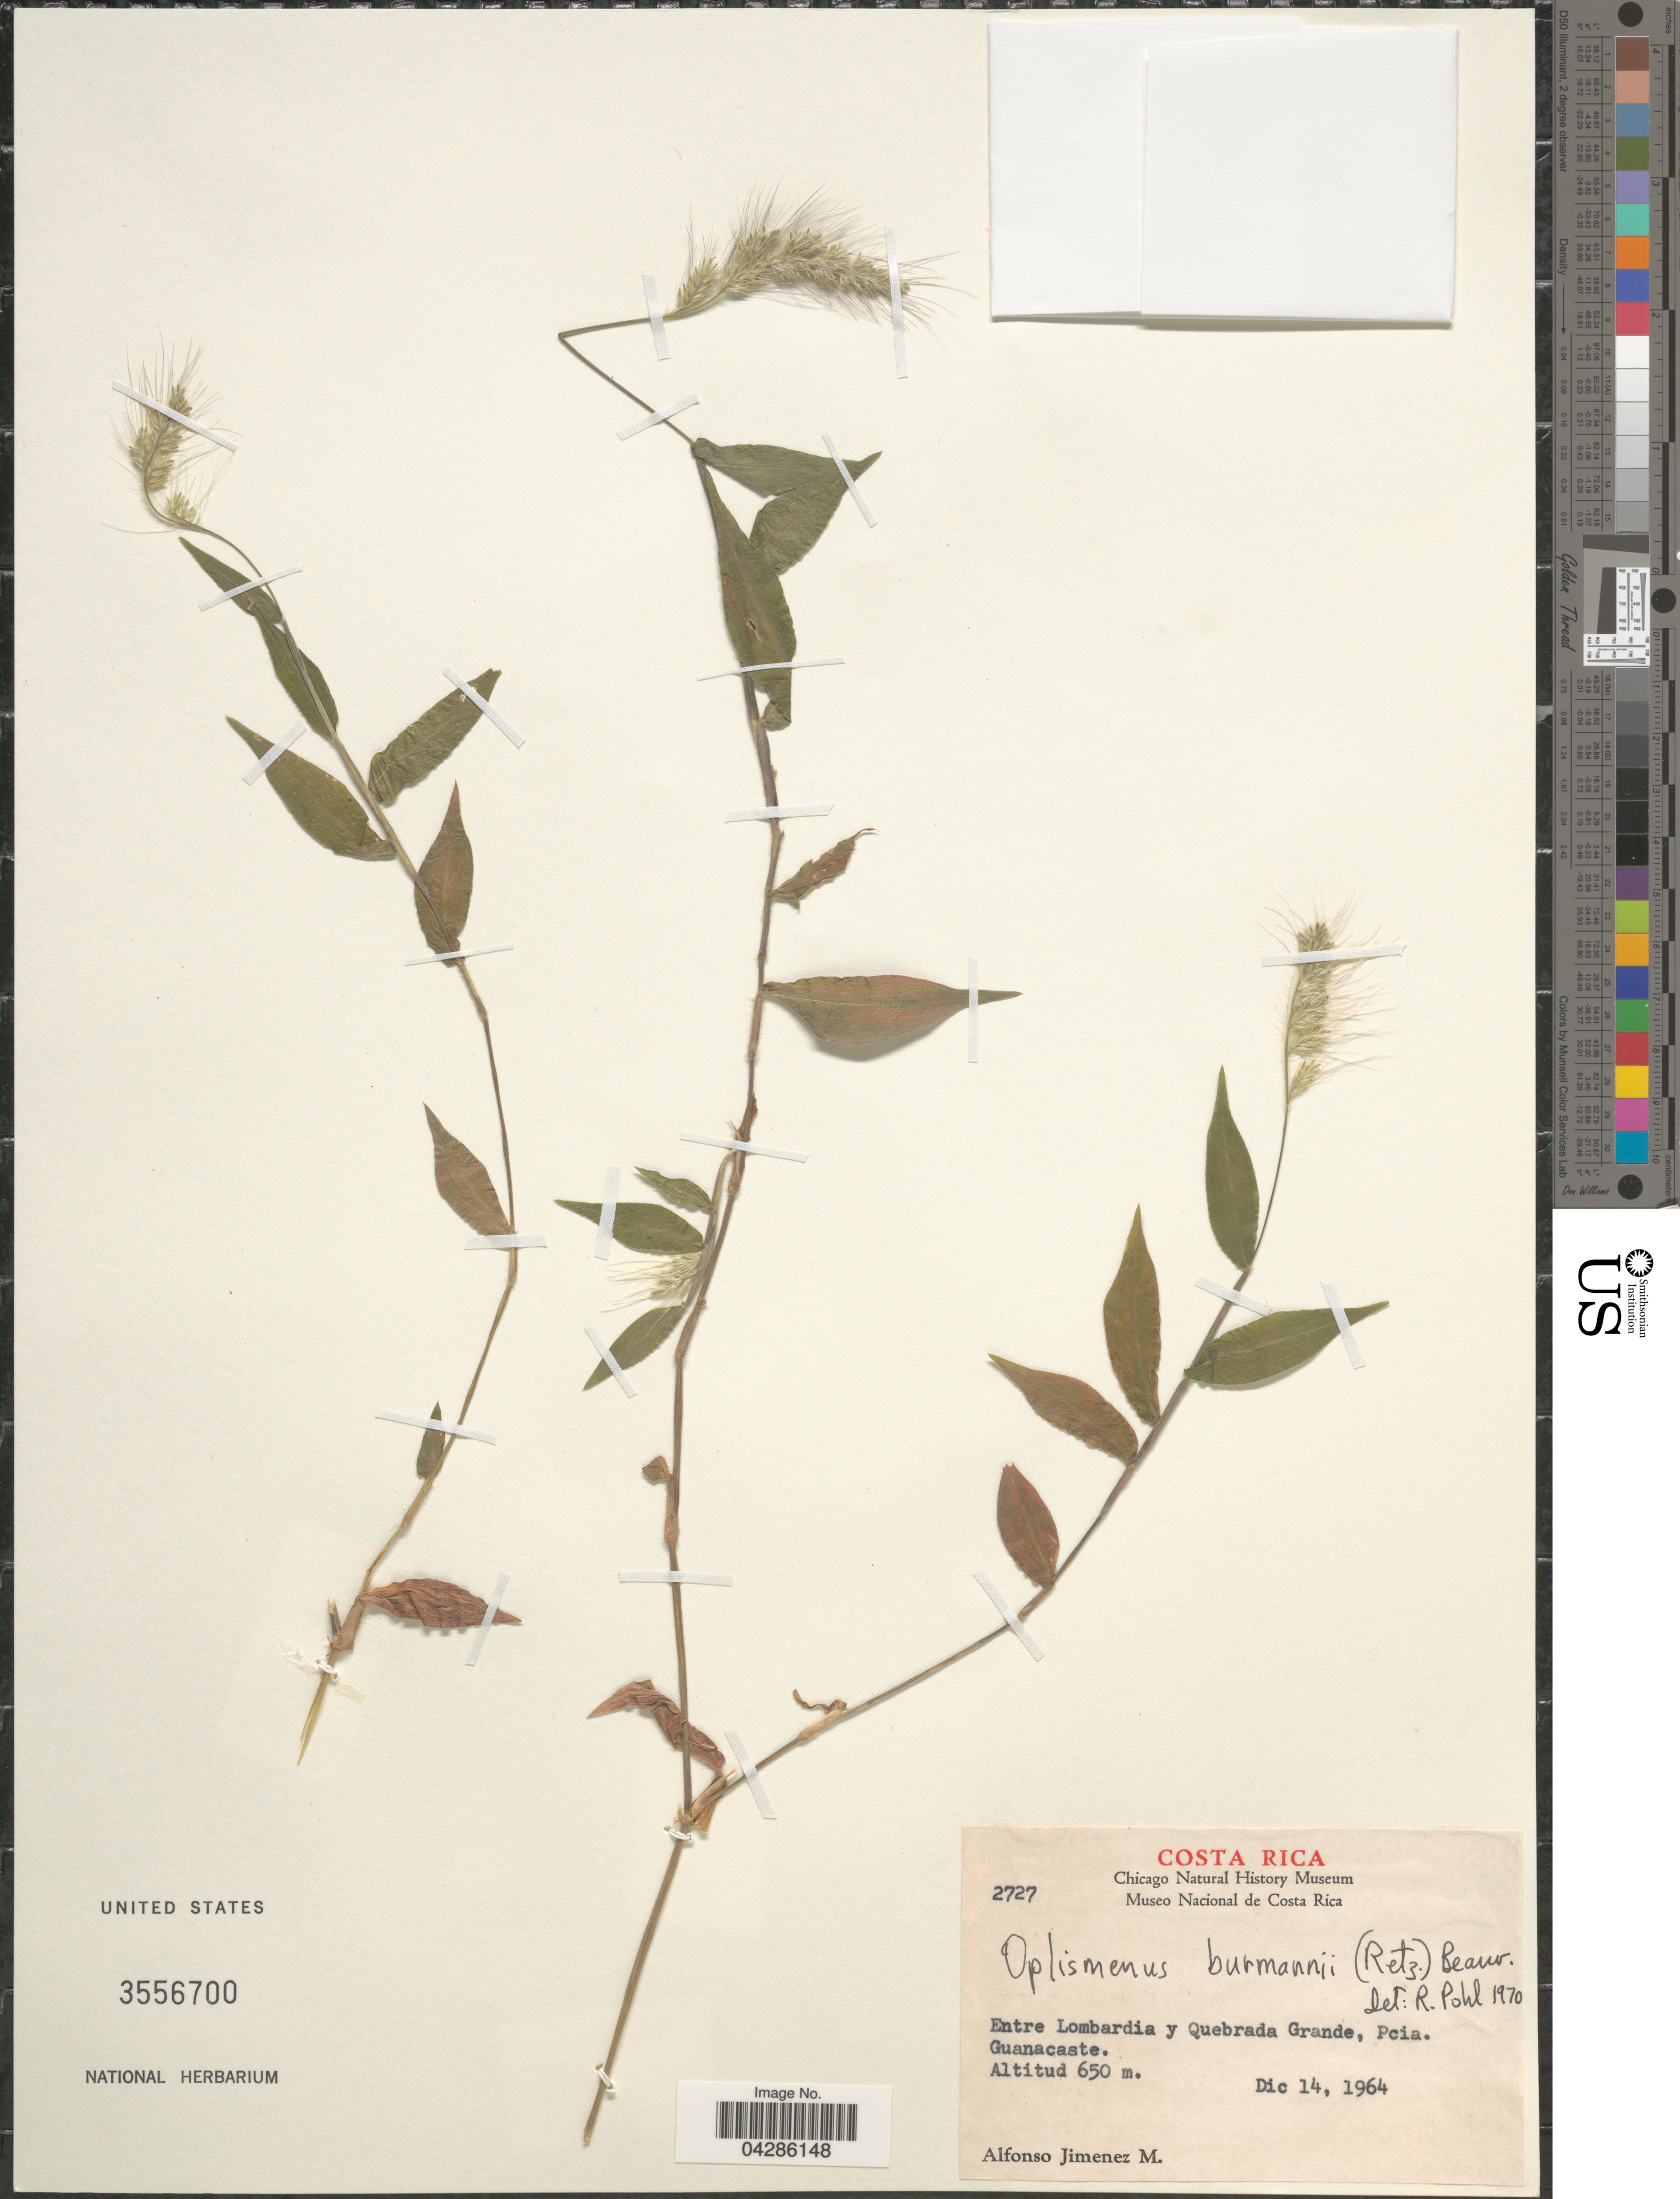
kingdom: Plantae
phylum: Tracheophyta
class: Liliopsida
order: Poales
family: Poaceae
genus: Oplismenus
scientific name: Oplismenus burmannii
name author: (Retz.) P. Beauv.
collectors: A. Jimenez M.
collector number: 2727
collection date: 1964-12-14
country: Costa Rica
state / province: Guanacaste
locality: Entre Lombardia y Quebrada Grande, Pcia.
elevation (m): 650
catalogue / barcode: US 3556700